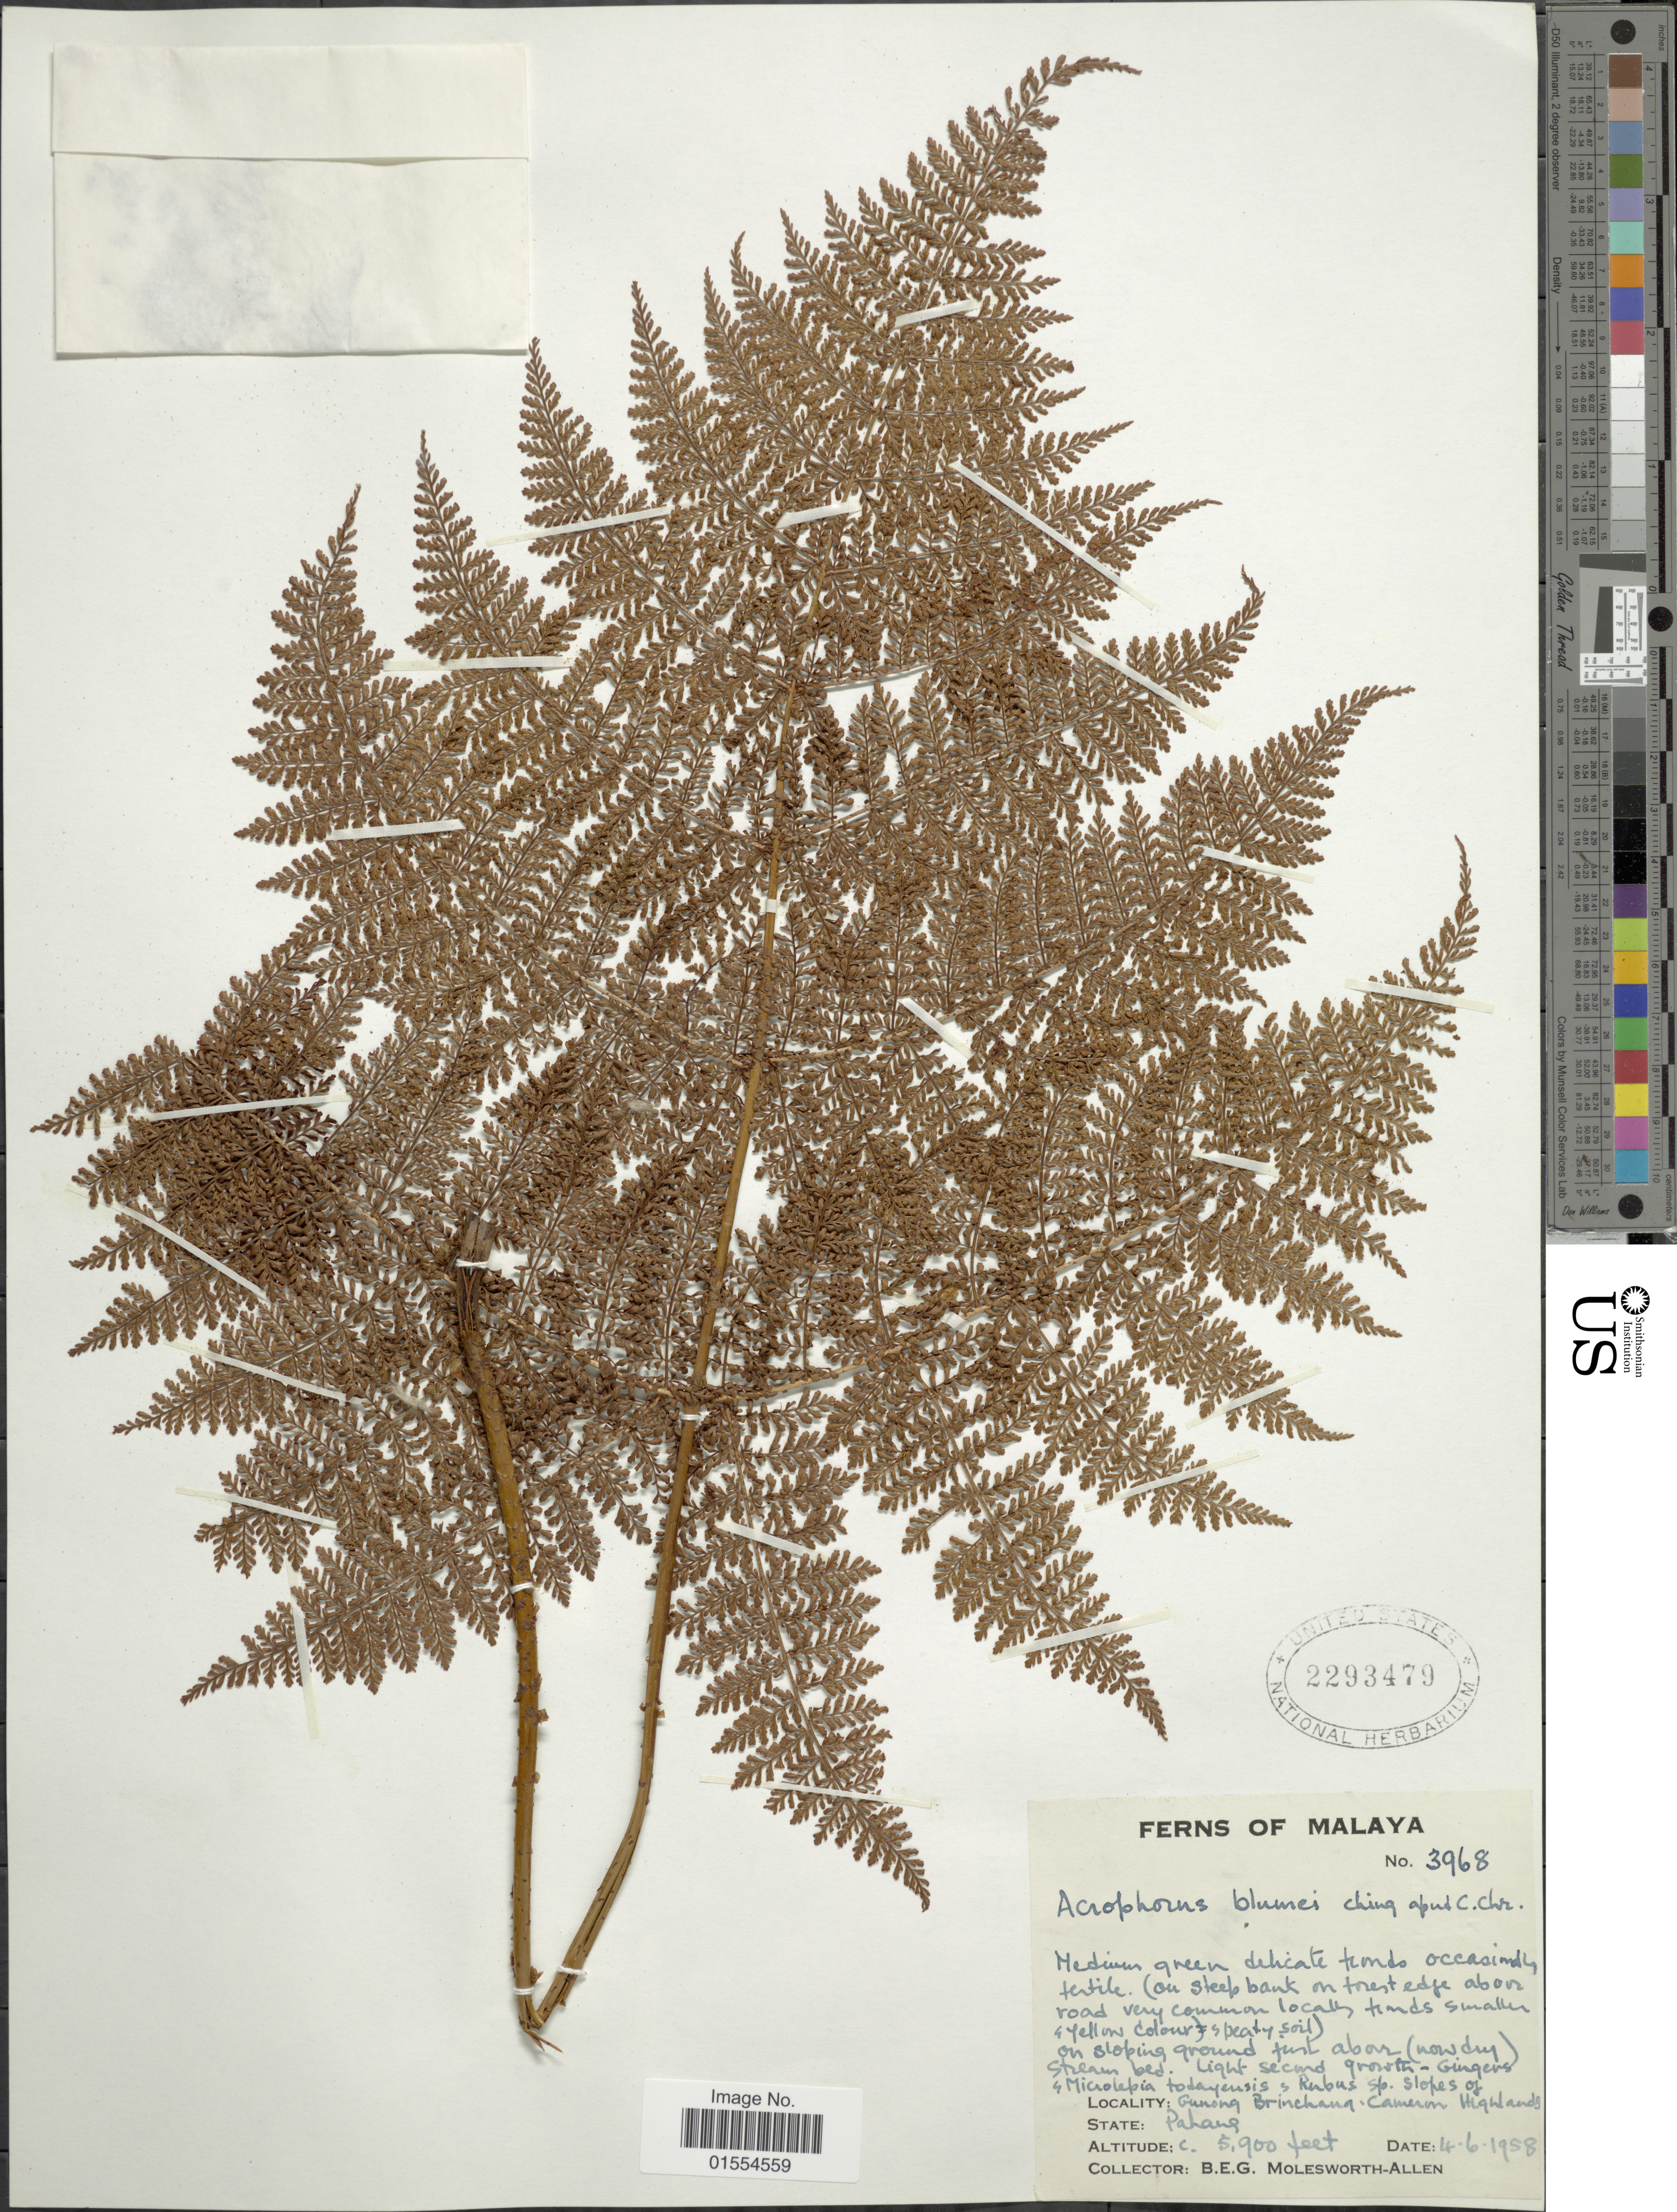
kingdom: Plantae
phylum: Tracheophyta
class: Polypodiopsida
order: Polypodiales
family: Dryopteridaceae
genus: Dryopteris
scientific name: Dryopteris nodosa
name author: (C. Presl) Li Bing Zhang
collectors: B. E. G. Molesworth-Allen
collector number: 3968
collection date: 1958-06-04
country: Malaysia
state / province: Pahang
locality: Gunong Brinchang, Cameron Highlands, Pahang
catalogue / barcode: US 2293479